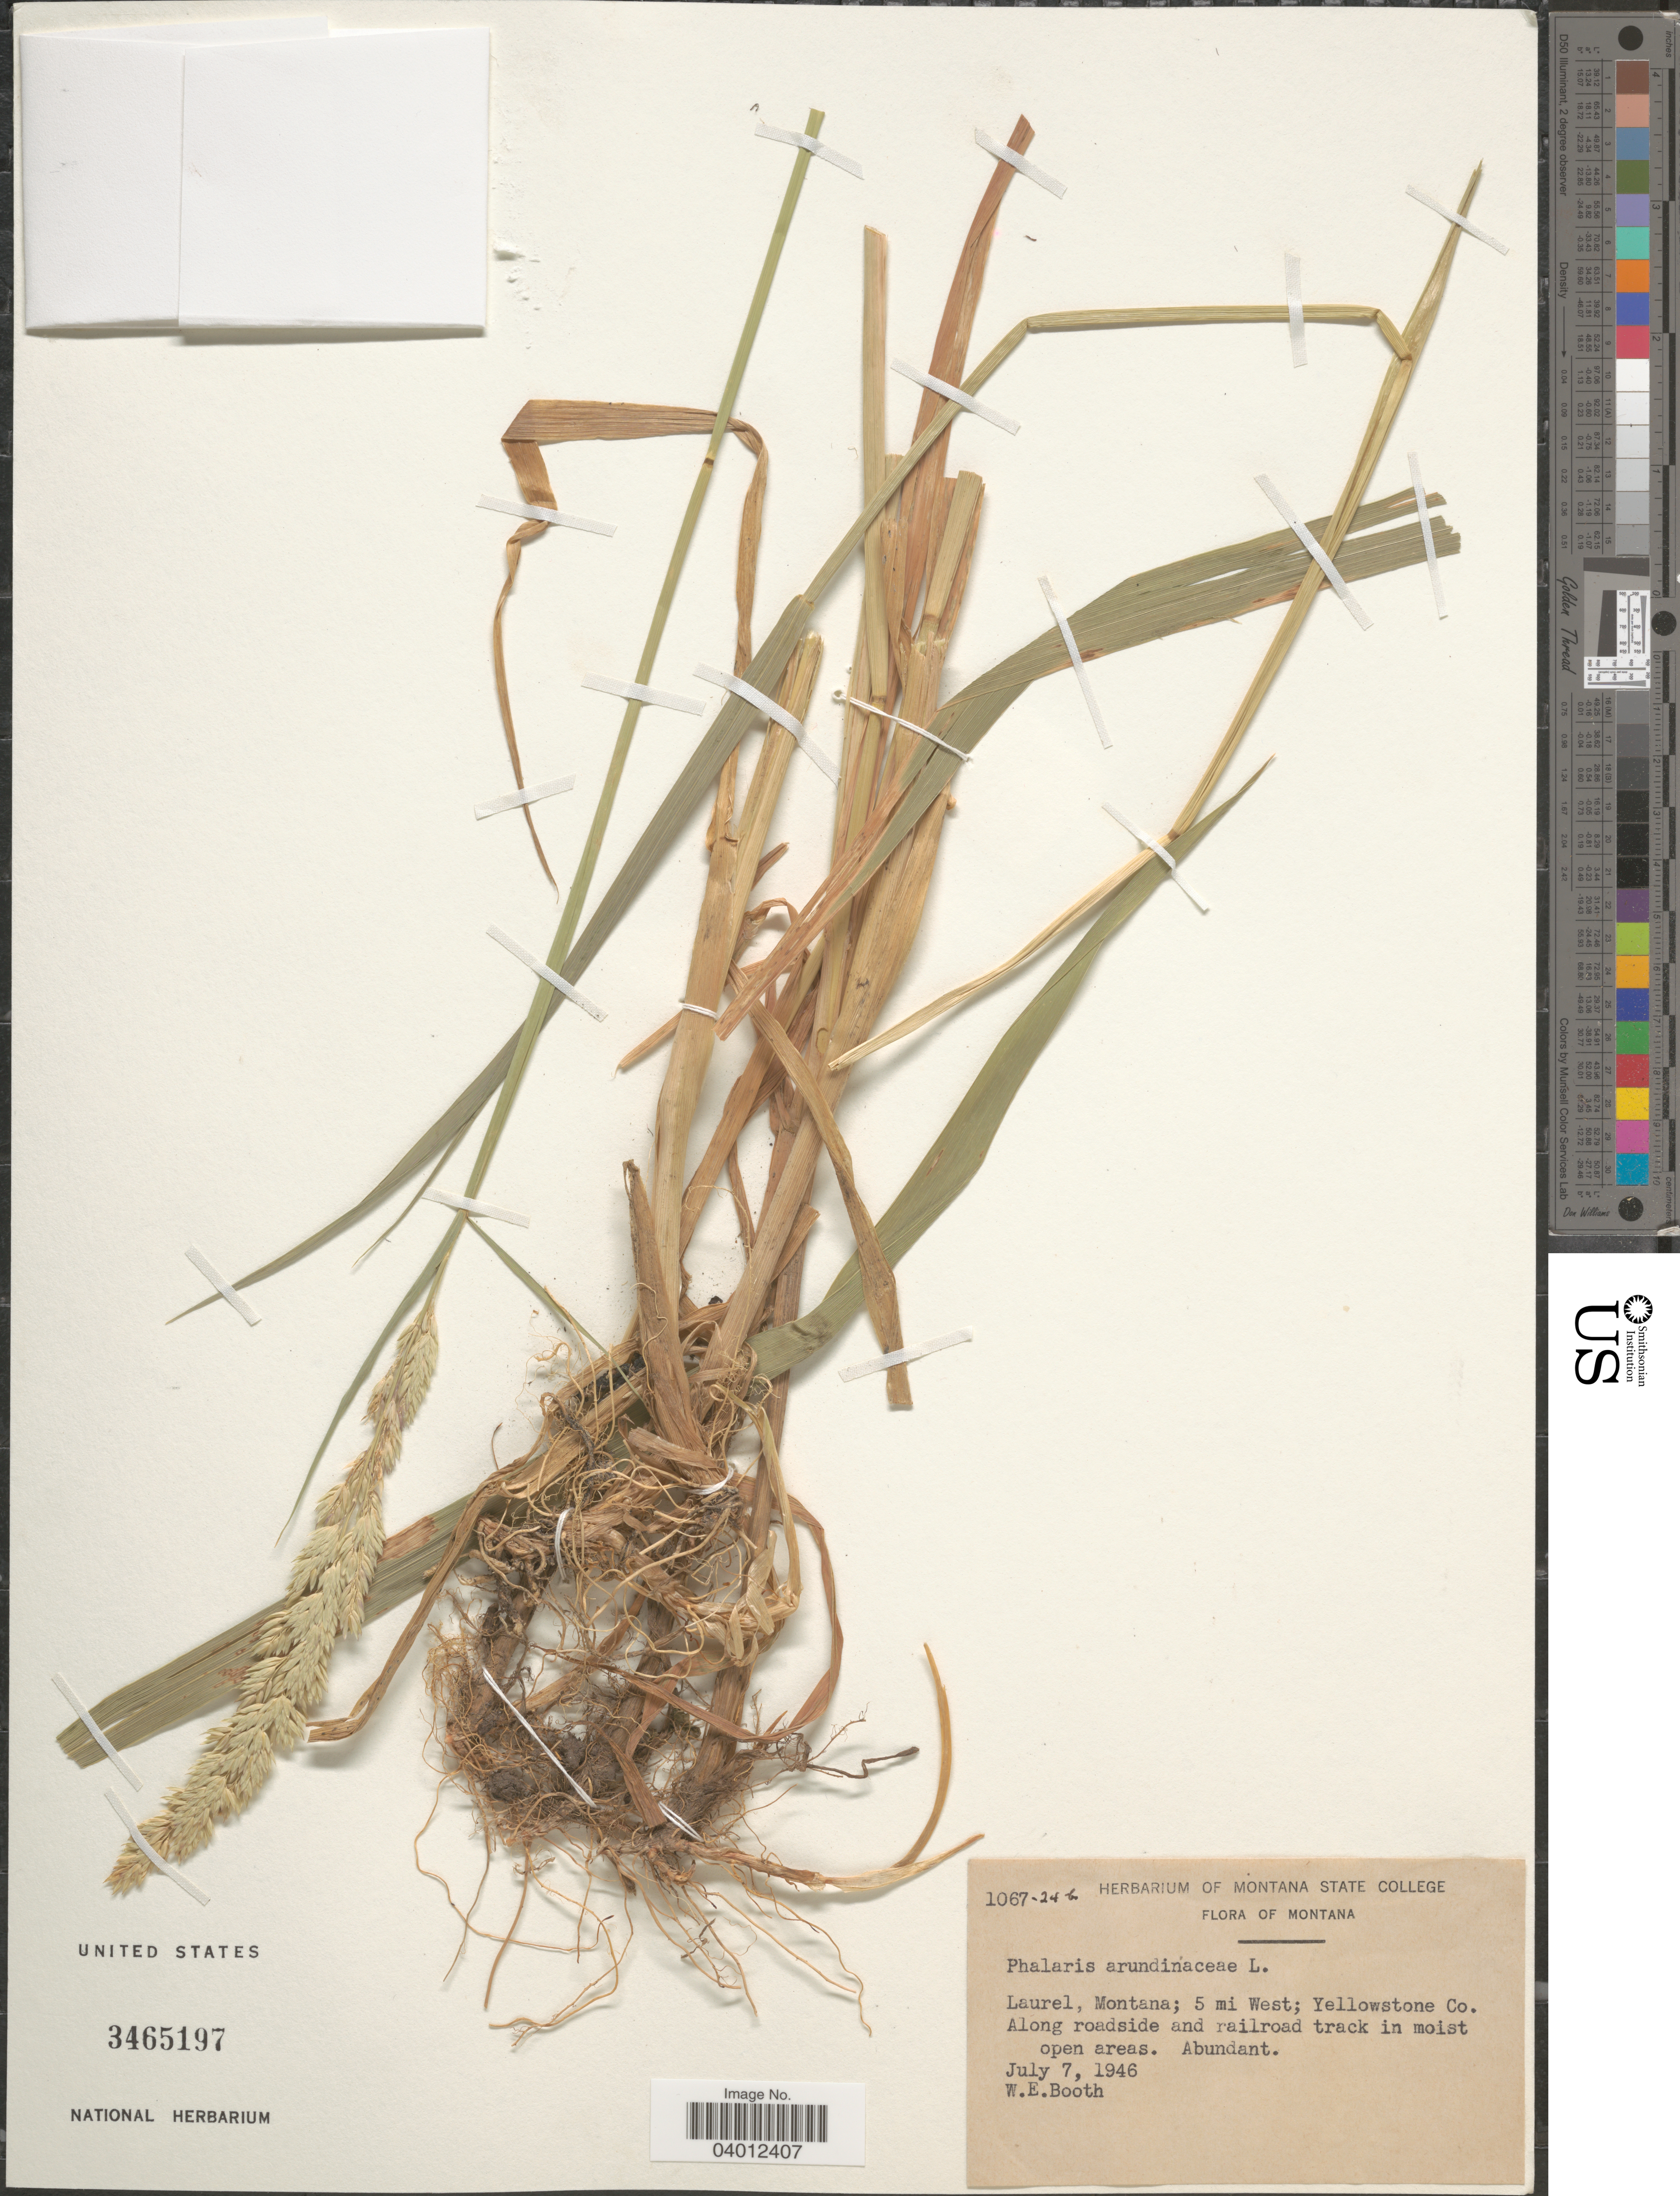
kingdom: Plantae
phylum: Tracheophyta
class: Liliopsida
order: Poales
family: Poaceae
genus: Phalaris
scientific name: Phalaris arundinacea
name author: L.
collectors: W. Booth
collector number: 1067-24b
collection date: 1946-07-07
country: United States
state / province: Montana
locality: Laurel; 5 mi West; Yellowstone Co.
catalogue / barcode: US 3465197